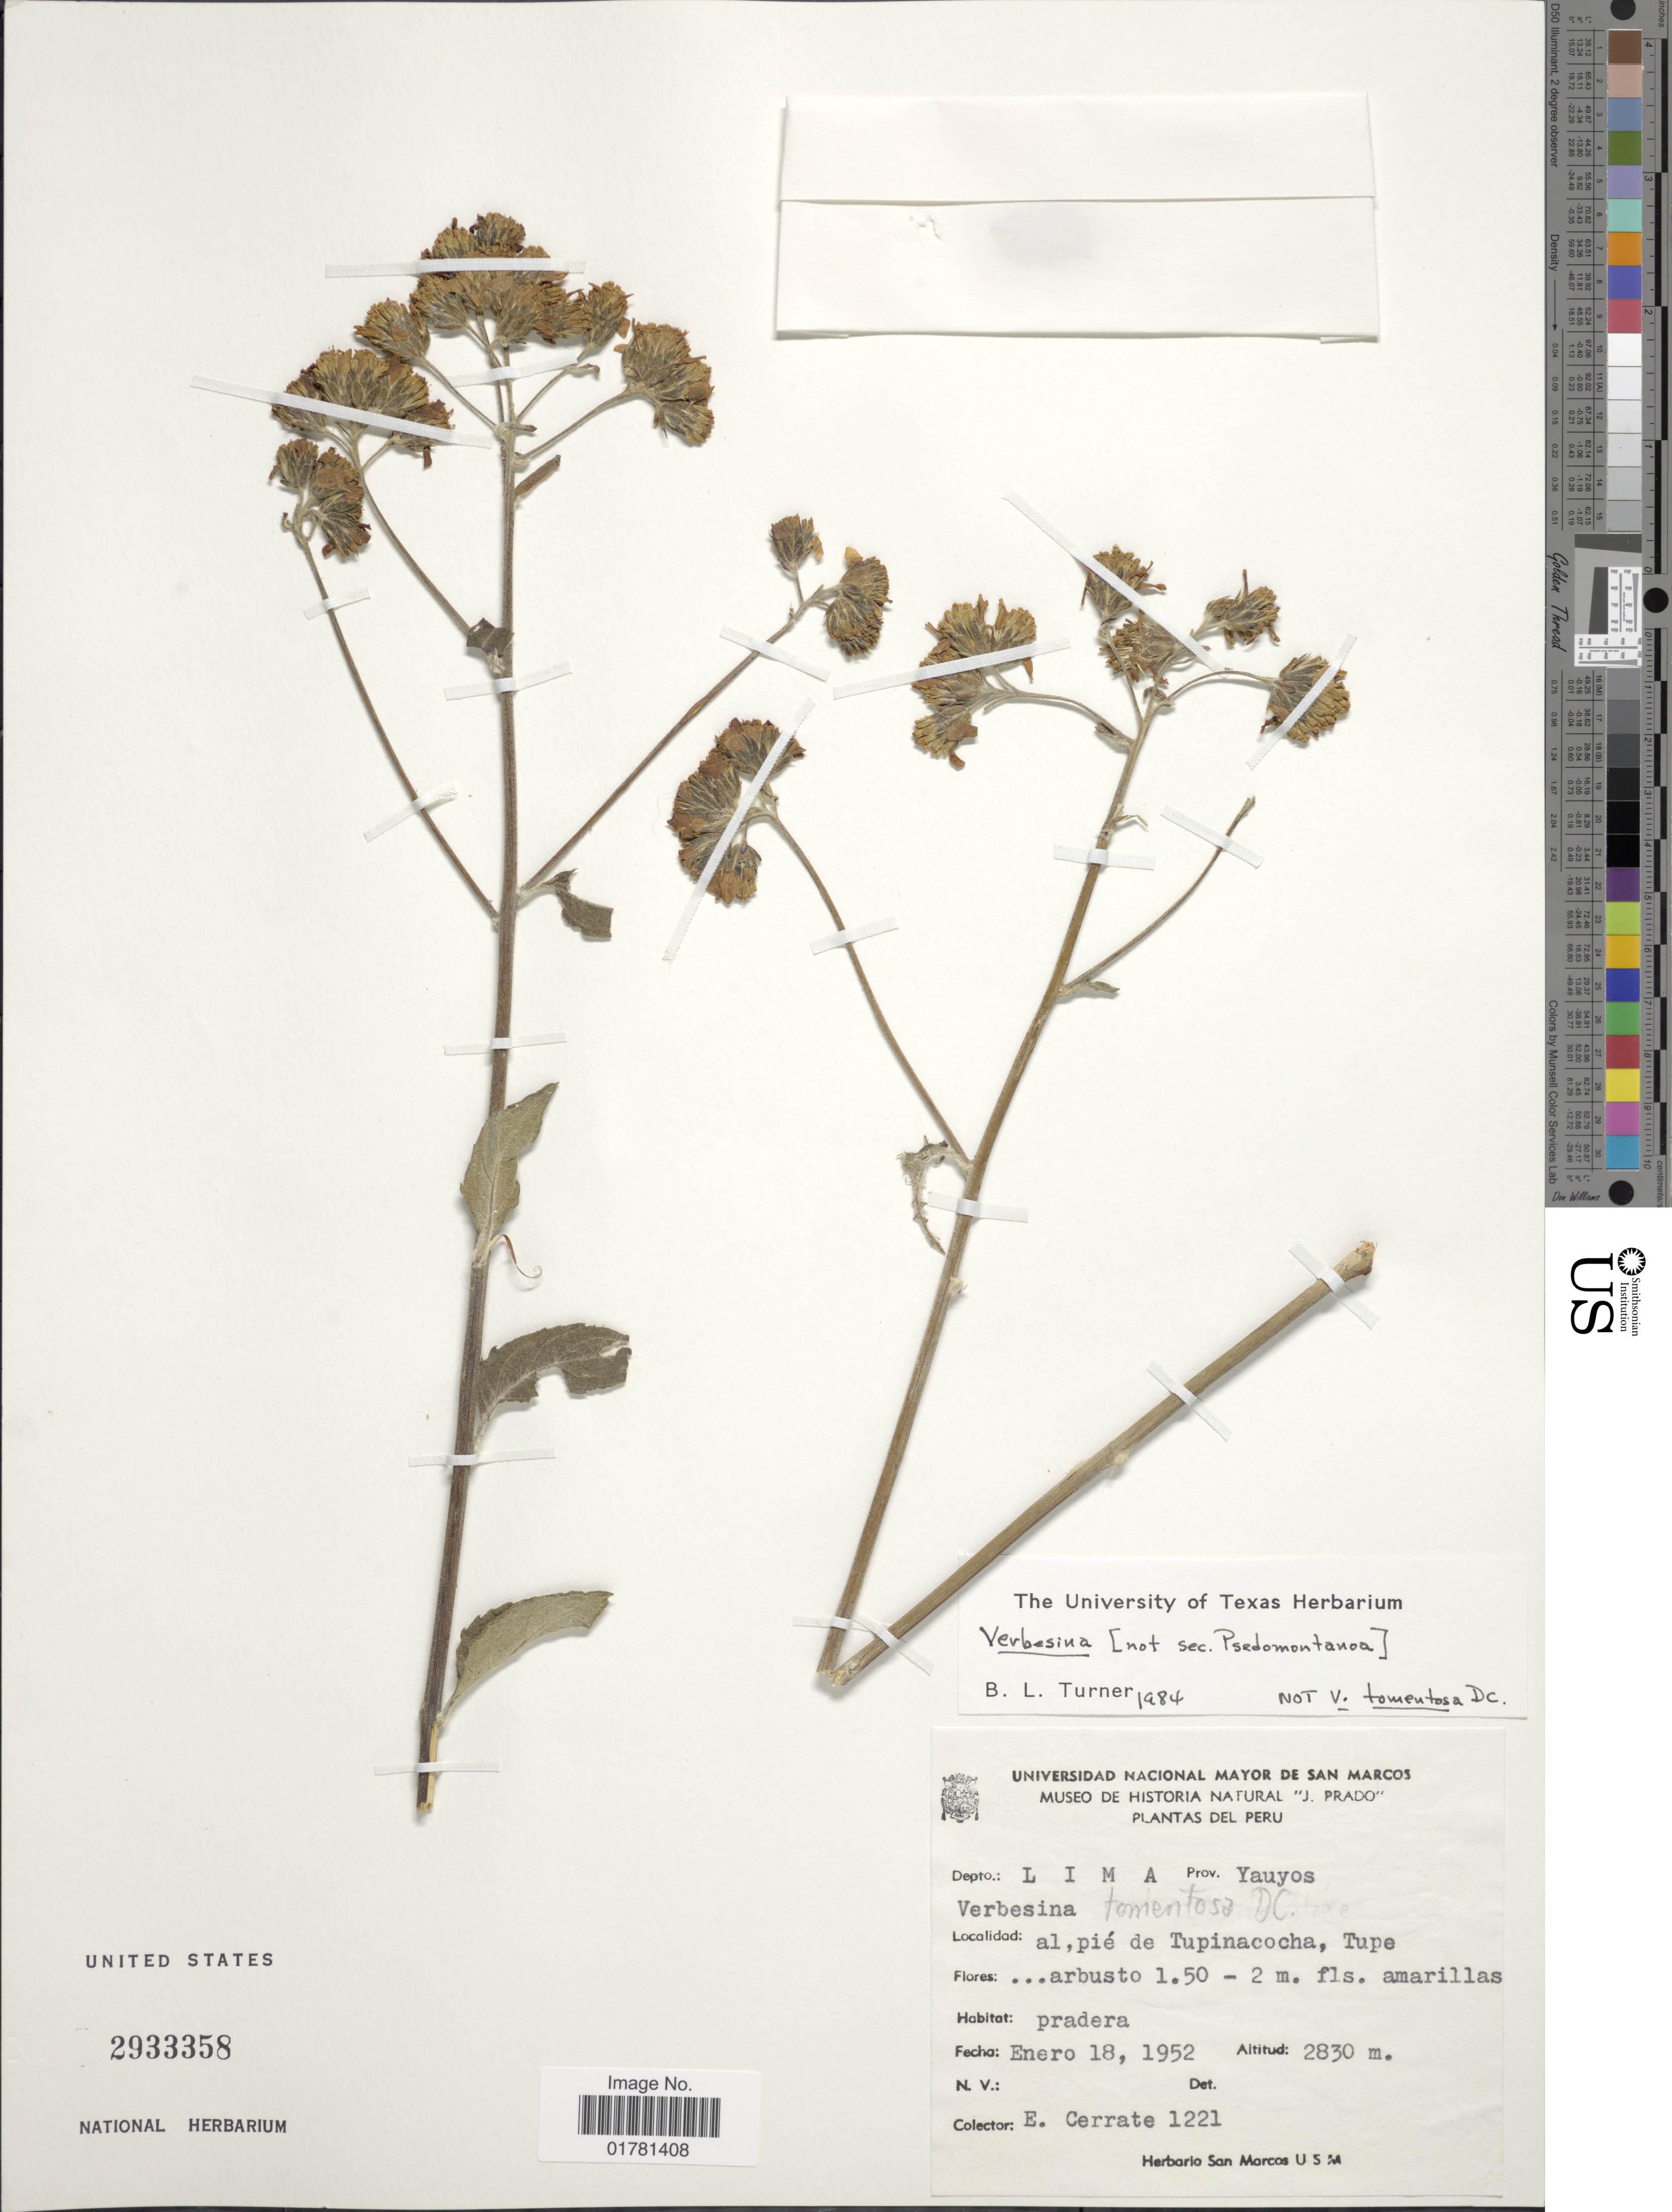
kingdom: Plantae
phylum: Tracheophyta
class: Magnoliopsida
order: Asterales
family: Asteraceae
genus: Verbesina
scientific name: Verbesina tomentosa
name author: DC.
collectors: E. Cerrate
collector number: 1221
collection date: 1952-01-18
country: Peru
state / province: Lima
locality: Depto: Lima, Prov. Yauyos, al pié de Tupinacocha, Tupe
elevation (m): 2830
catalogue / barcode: US 2933358